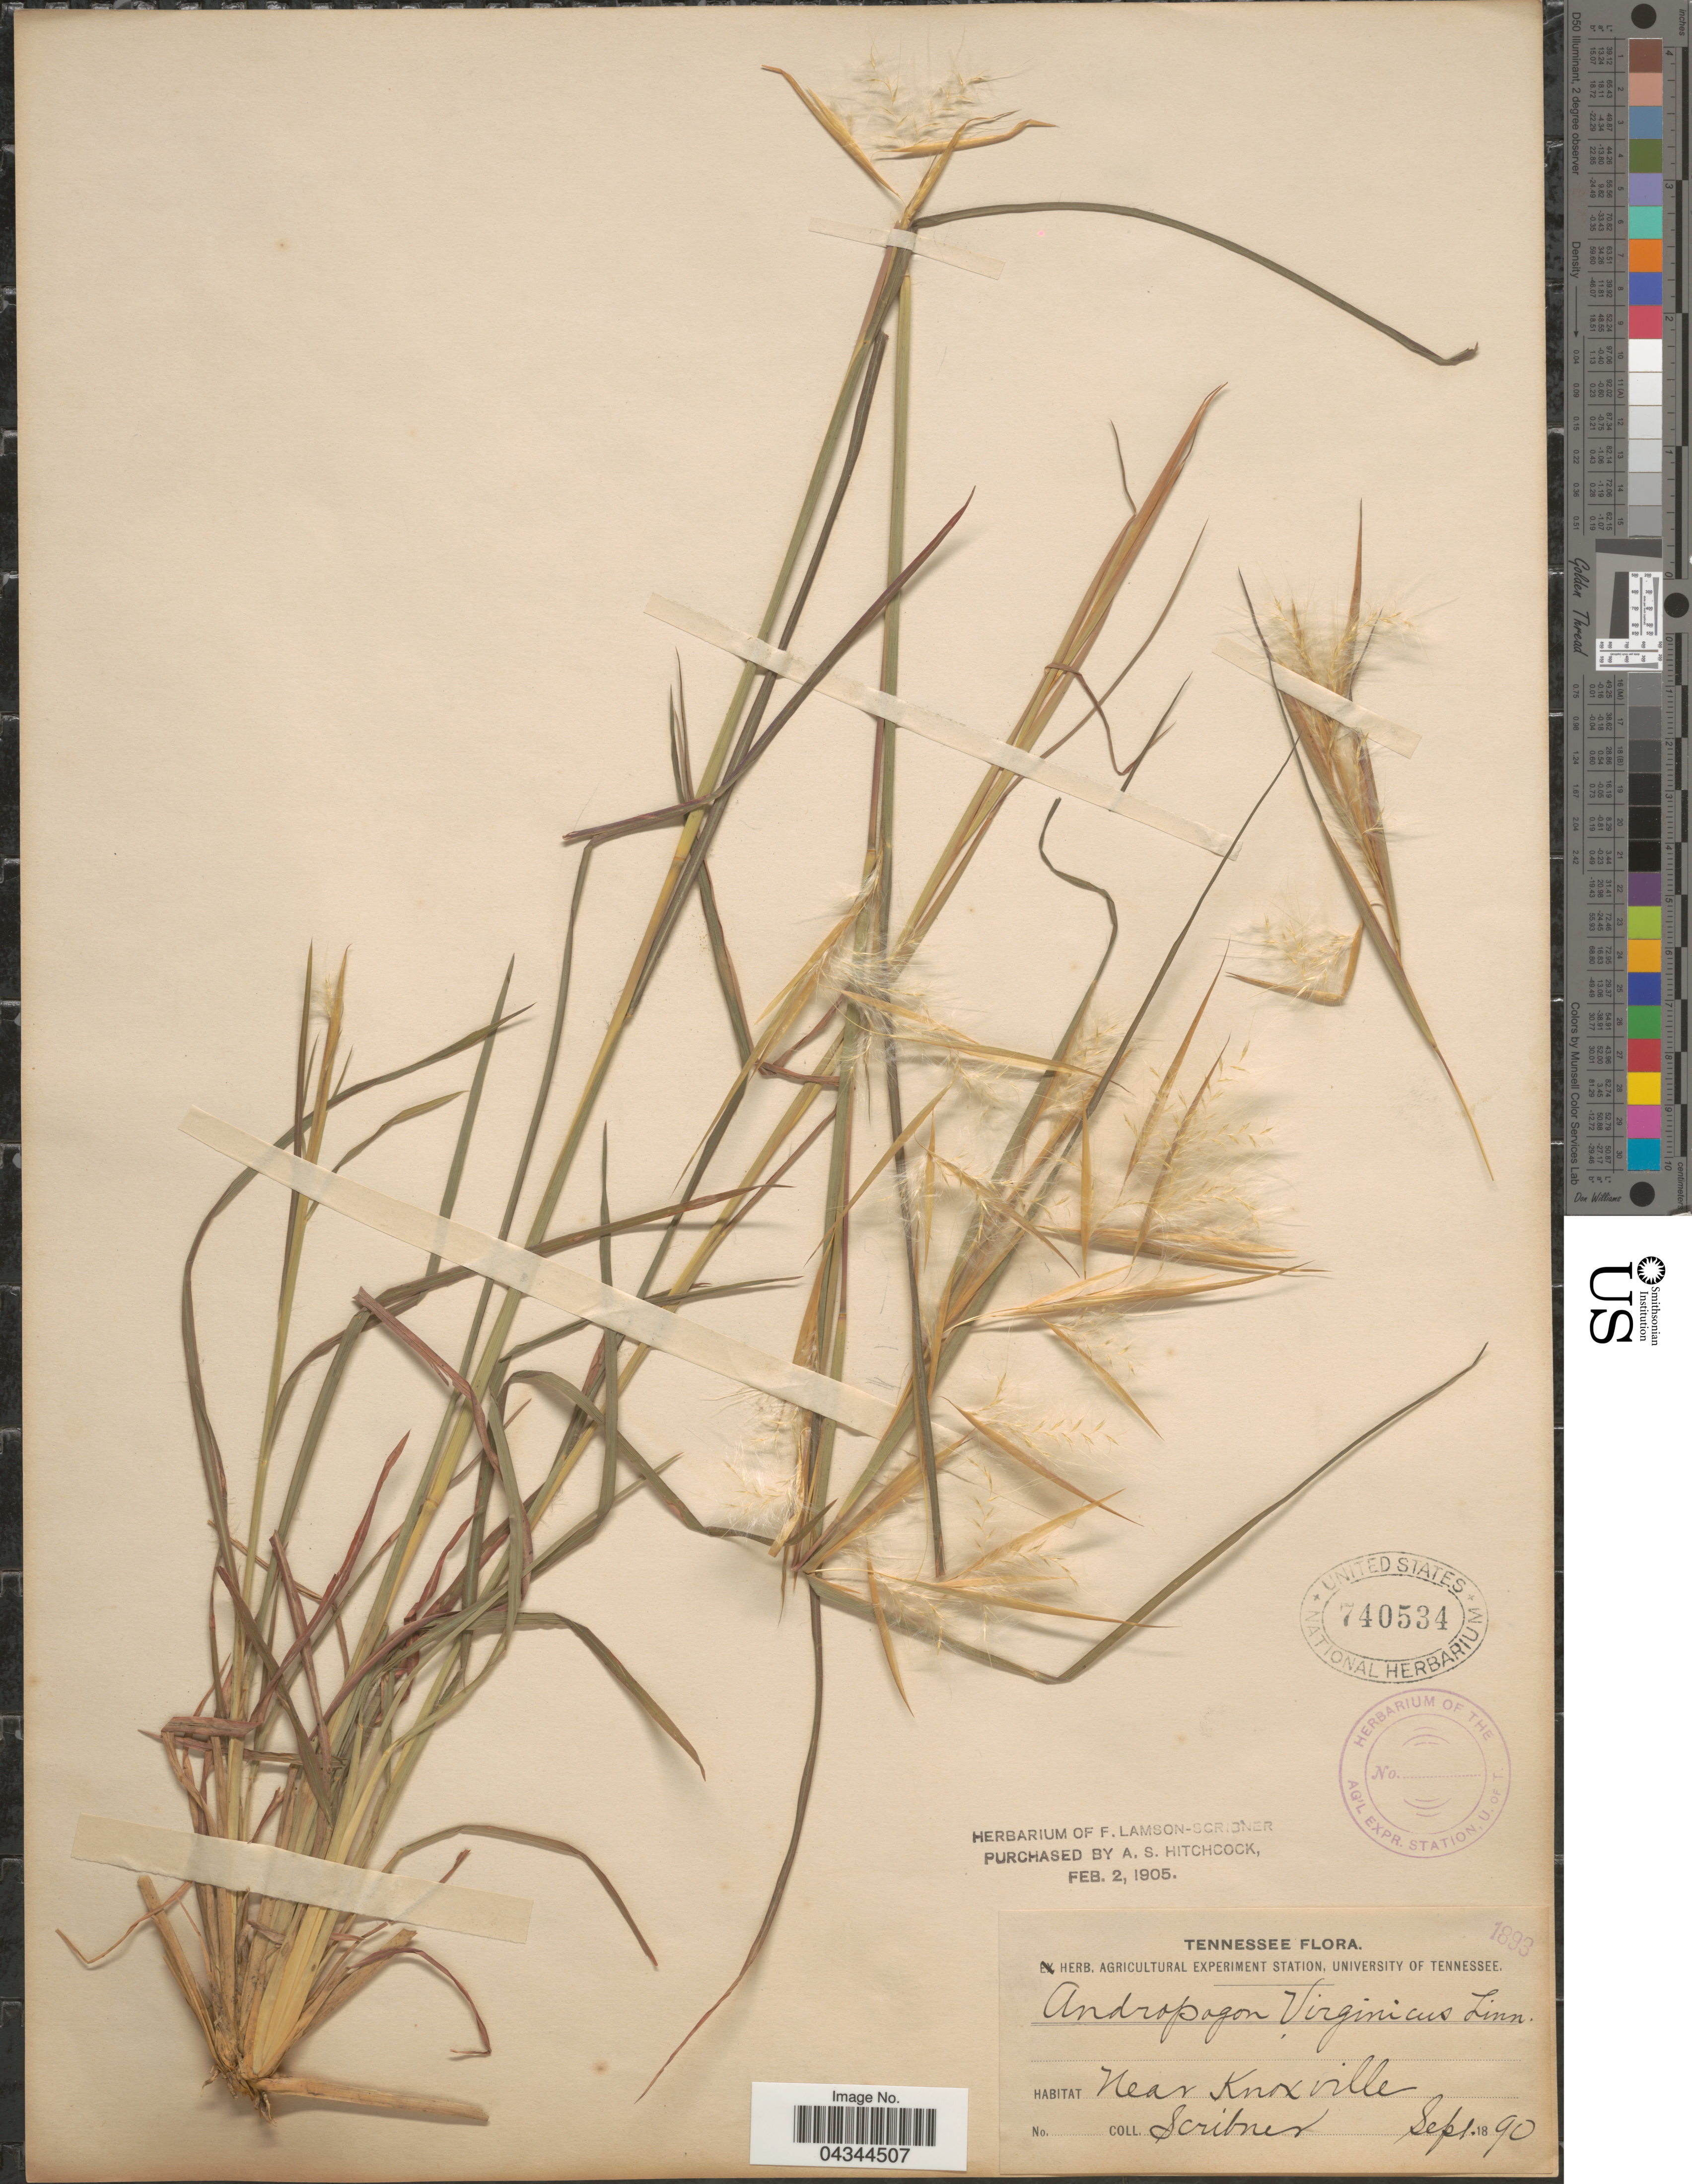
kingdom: Plantae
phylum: Tracheophyta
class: Liliopsida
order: Poales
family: Poaceae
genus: Andropogon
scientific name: Andropogon virginicus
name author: L.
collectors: Scribner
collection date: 1890-09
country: United States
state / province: Tennessee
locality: Near Knoxville.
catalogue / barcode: US 740534